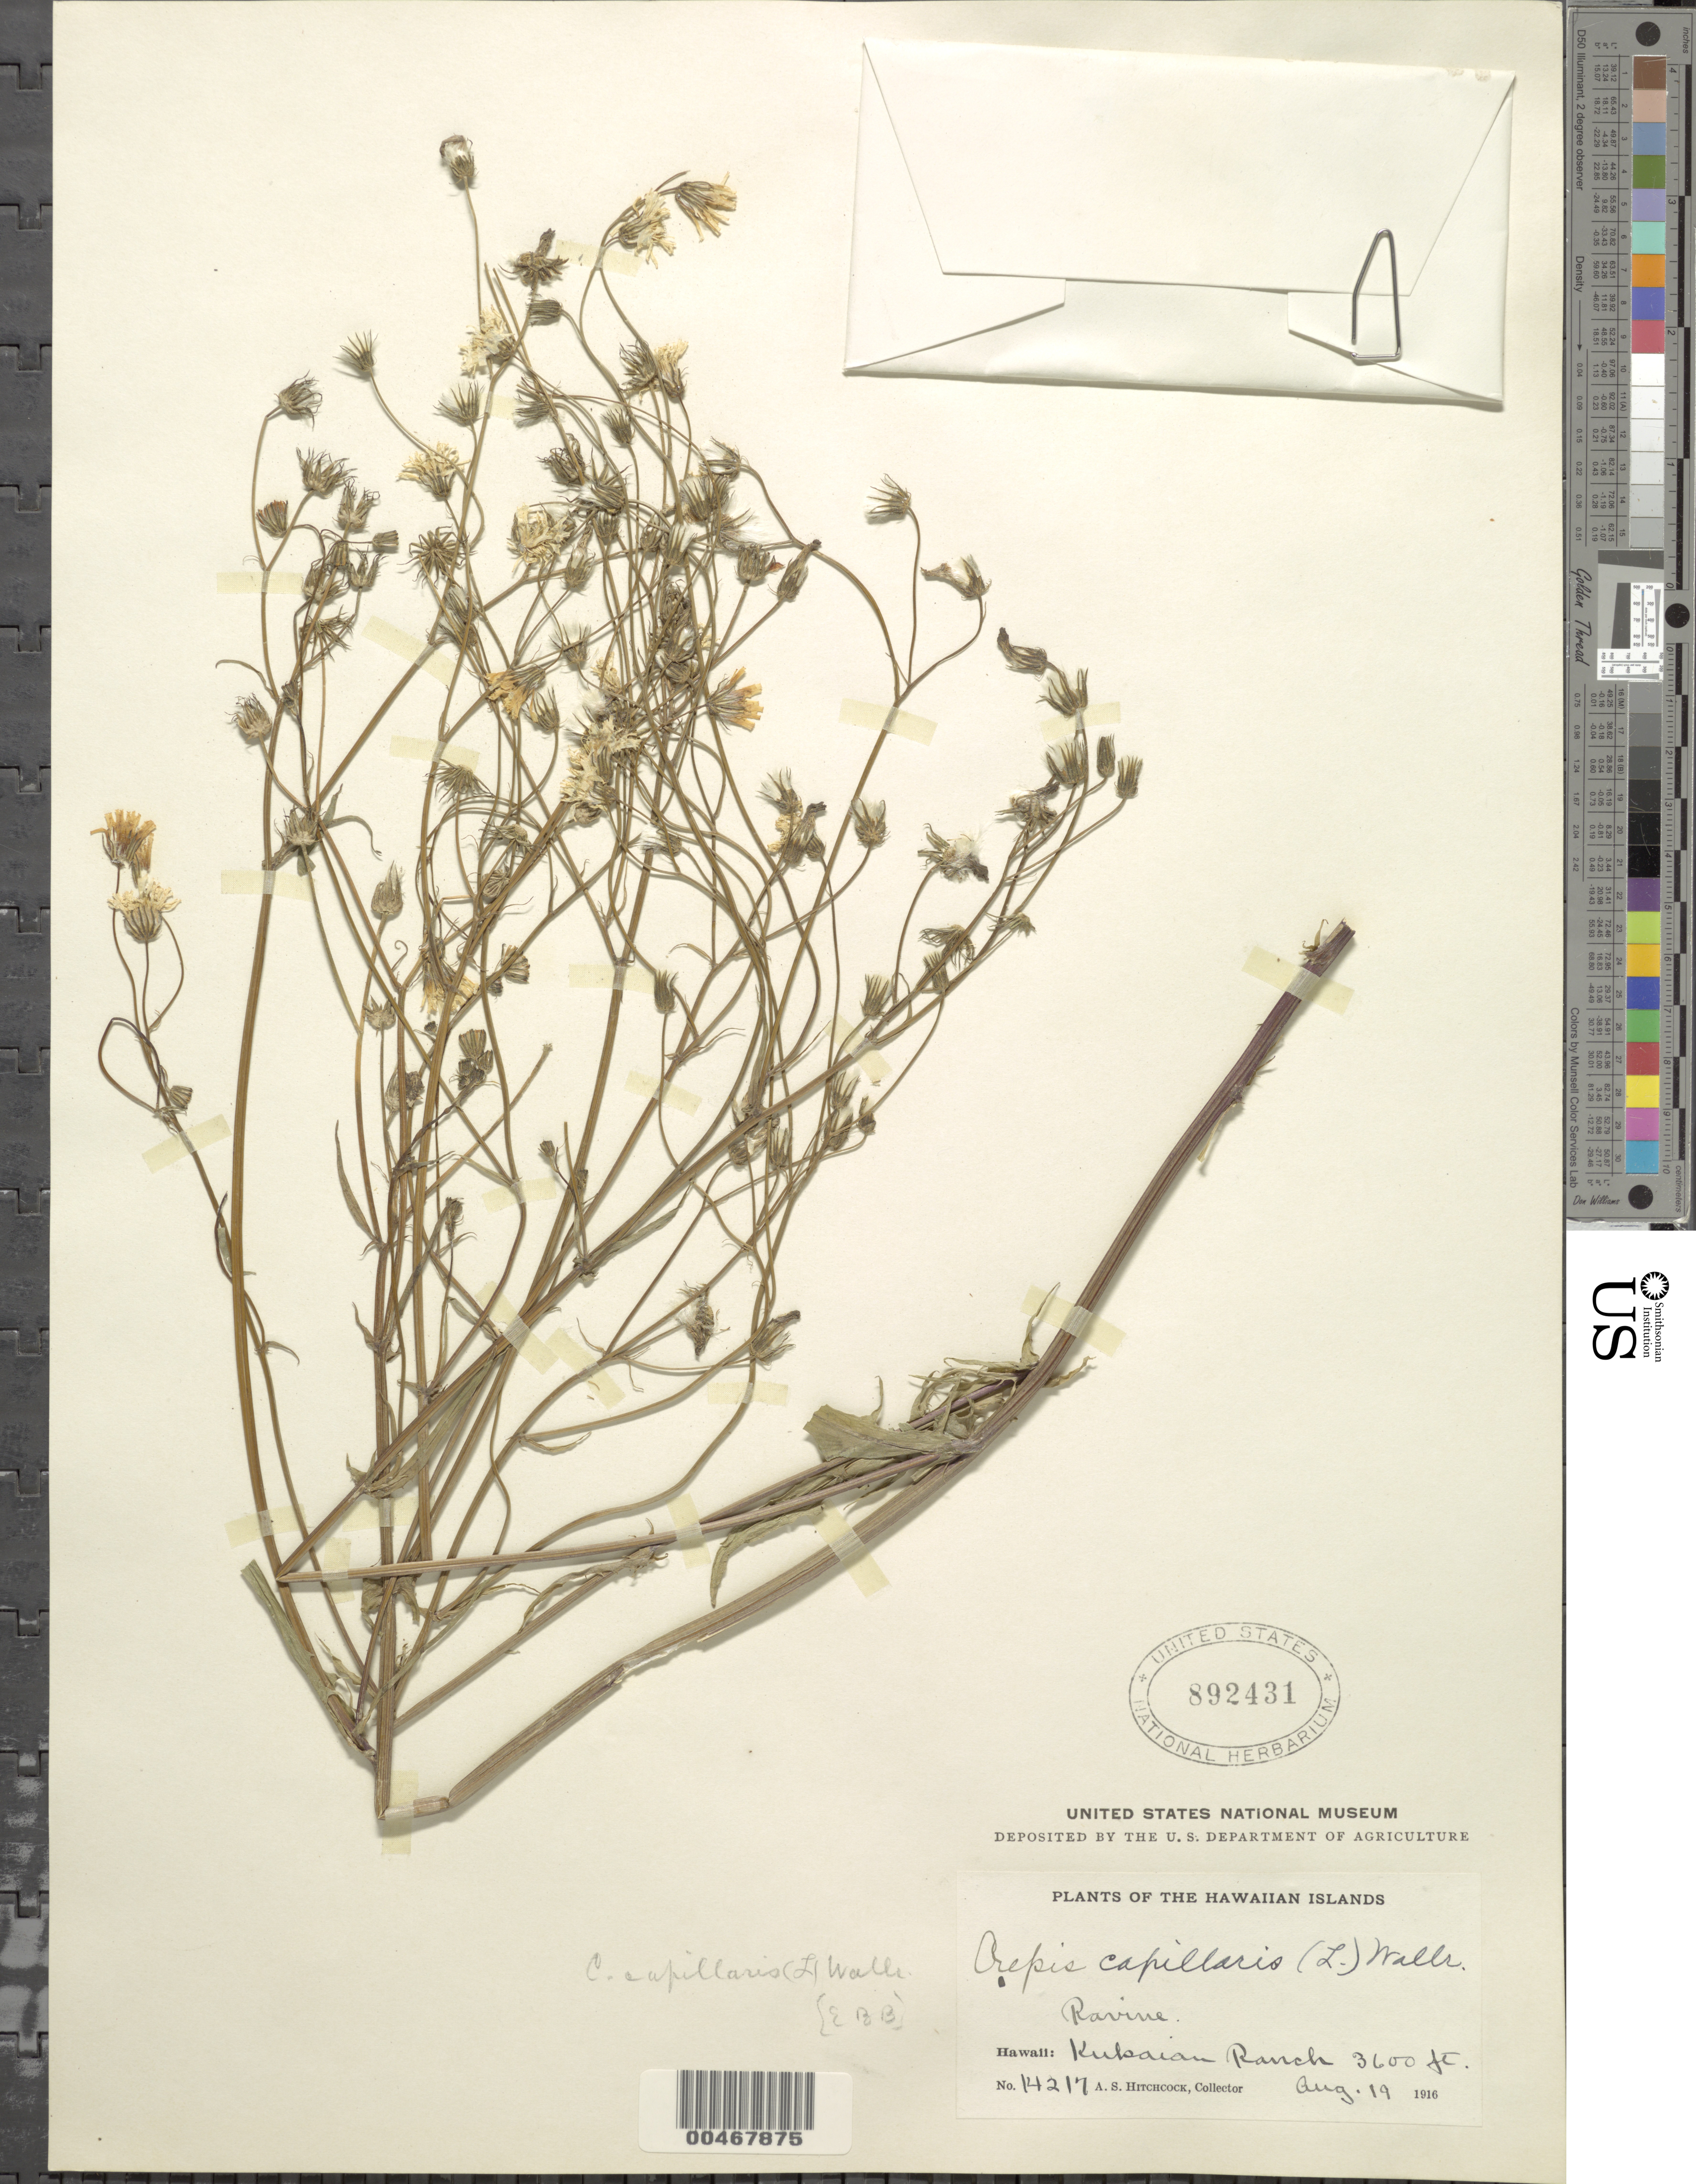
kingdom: Plantae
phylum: Tracheophyta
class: Magnoliopsida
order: Asterales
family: Asteraceae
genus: Crepis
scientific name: Crepis capillaris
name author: (L.) Wallr.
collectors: A. S. Hitchcock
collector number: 14217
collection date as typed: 19 Aug 1916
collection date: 1916-08-19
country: United States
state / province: Hawaii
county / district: Hawaii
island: Hawaii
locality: Kukaiau Ranch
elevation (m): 1097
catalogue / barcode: US 892431